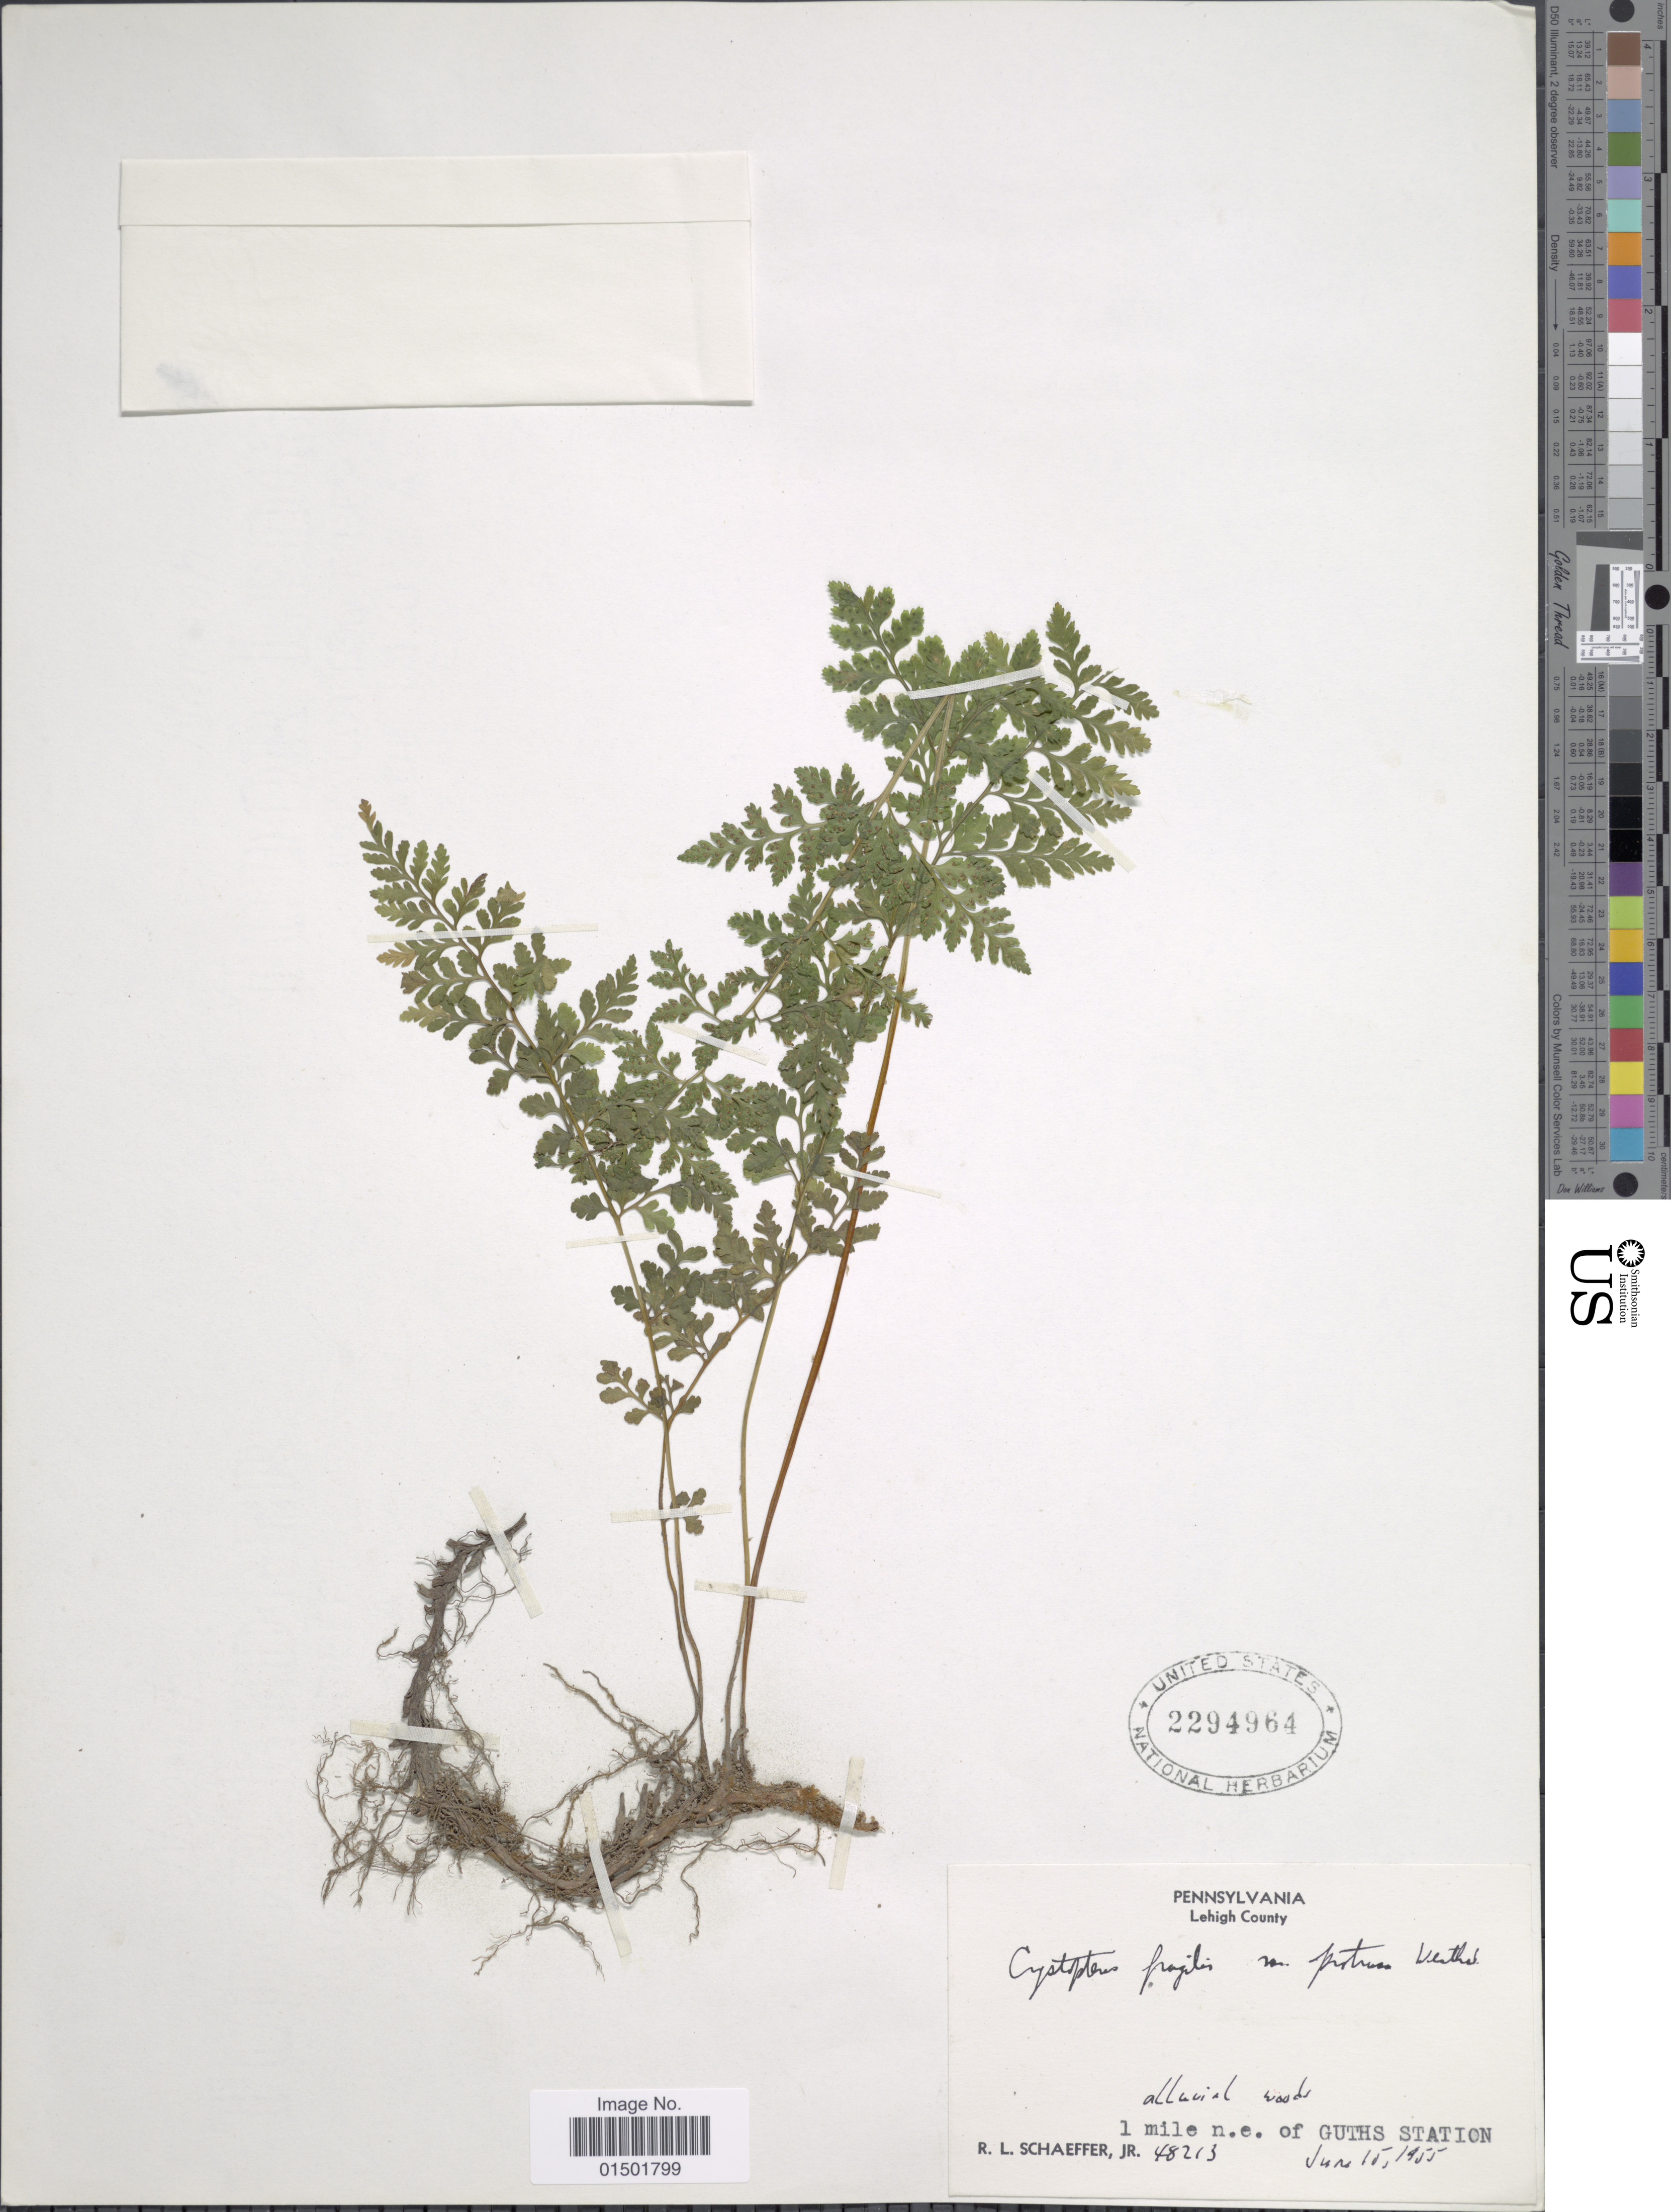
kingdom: Plantae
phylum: Tracheophyta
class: Polypodiopsida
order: Polypodiales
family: Cystopteridaceae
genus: Cystopteris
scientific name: Cystopteris protrusa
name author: (Weath.) Blasdell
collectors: R. L. Schaeffer Jr.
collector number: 48213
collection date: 1955-06-15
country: United States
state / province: Pennsylvania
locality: Lehigh County. 1 mile n.e. of Guths Station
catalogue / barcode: US 2294964